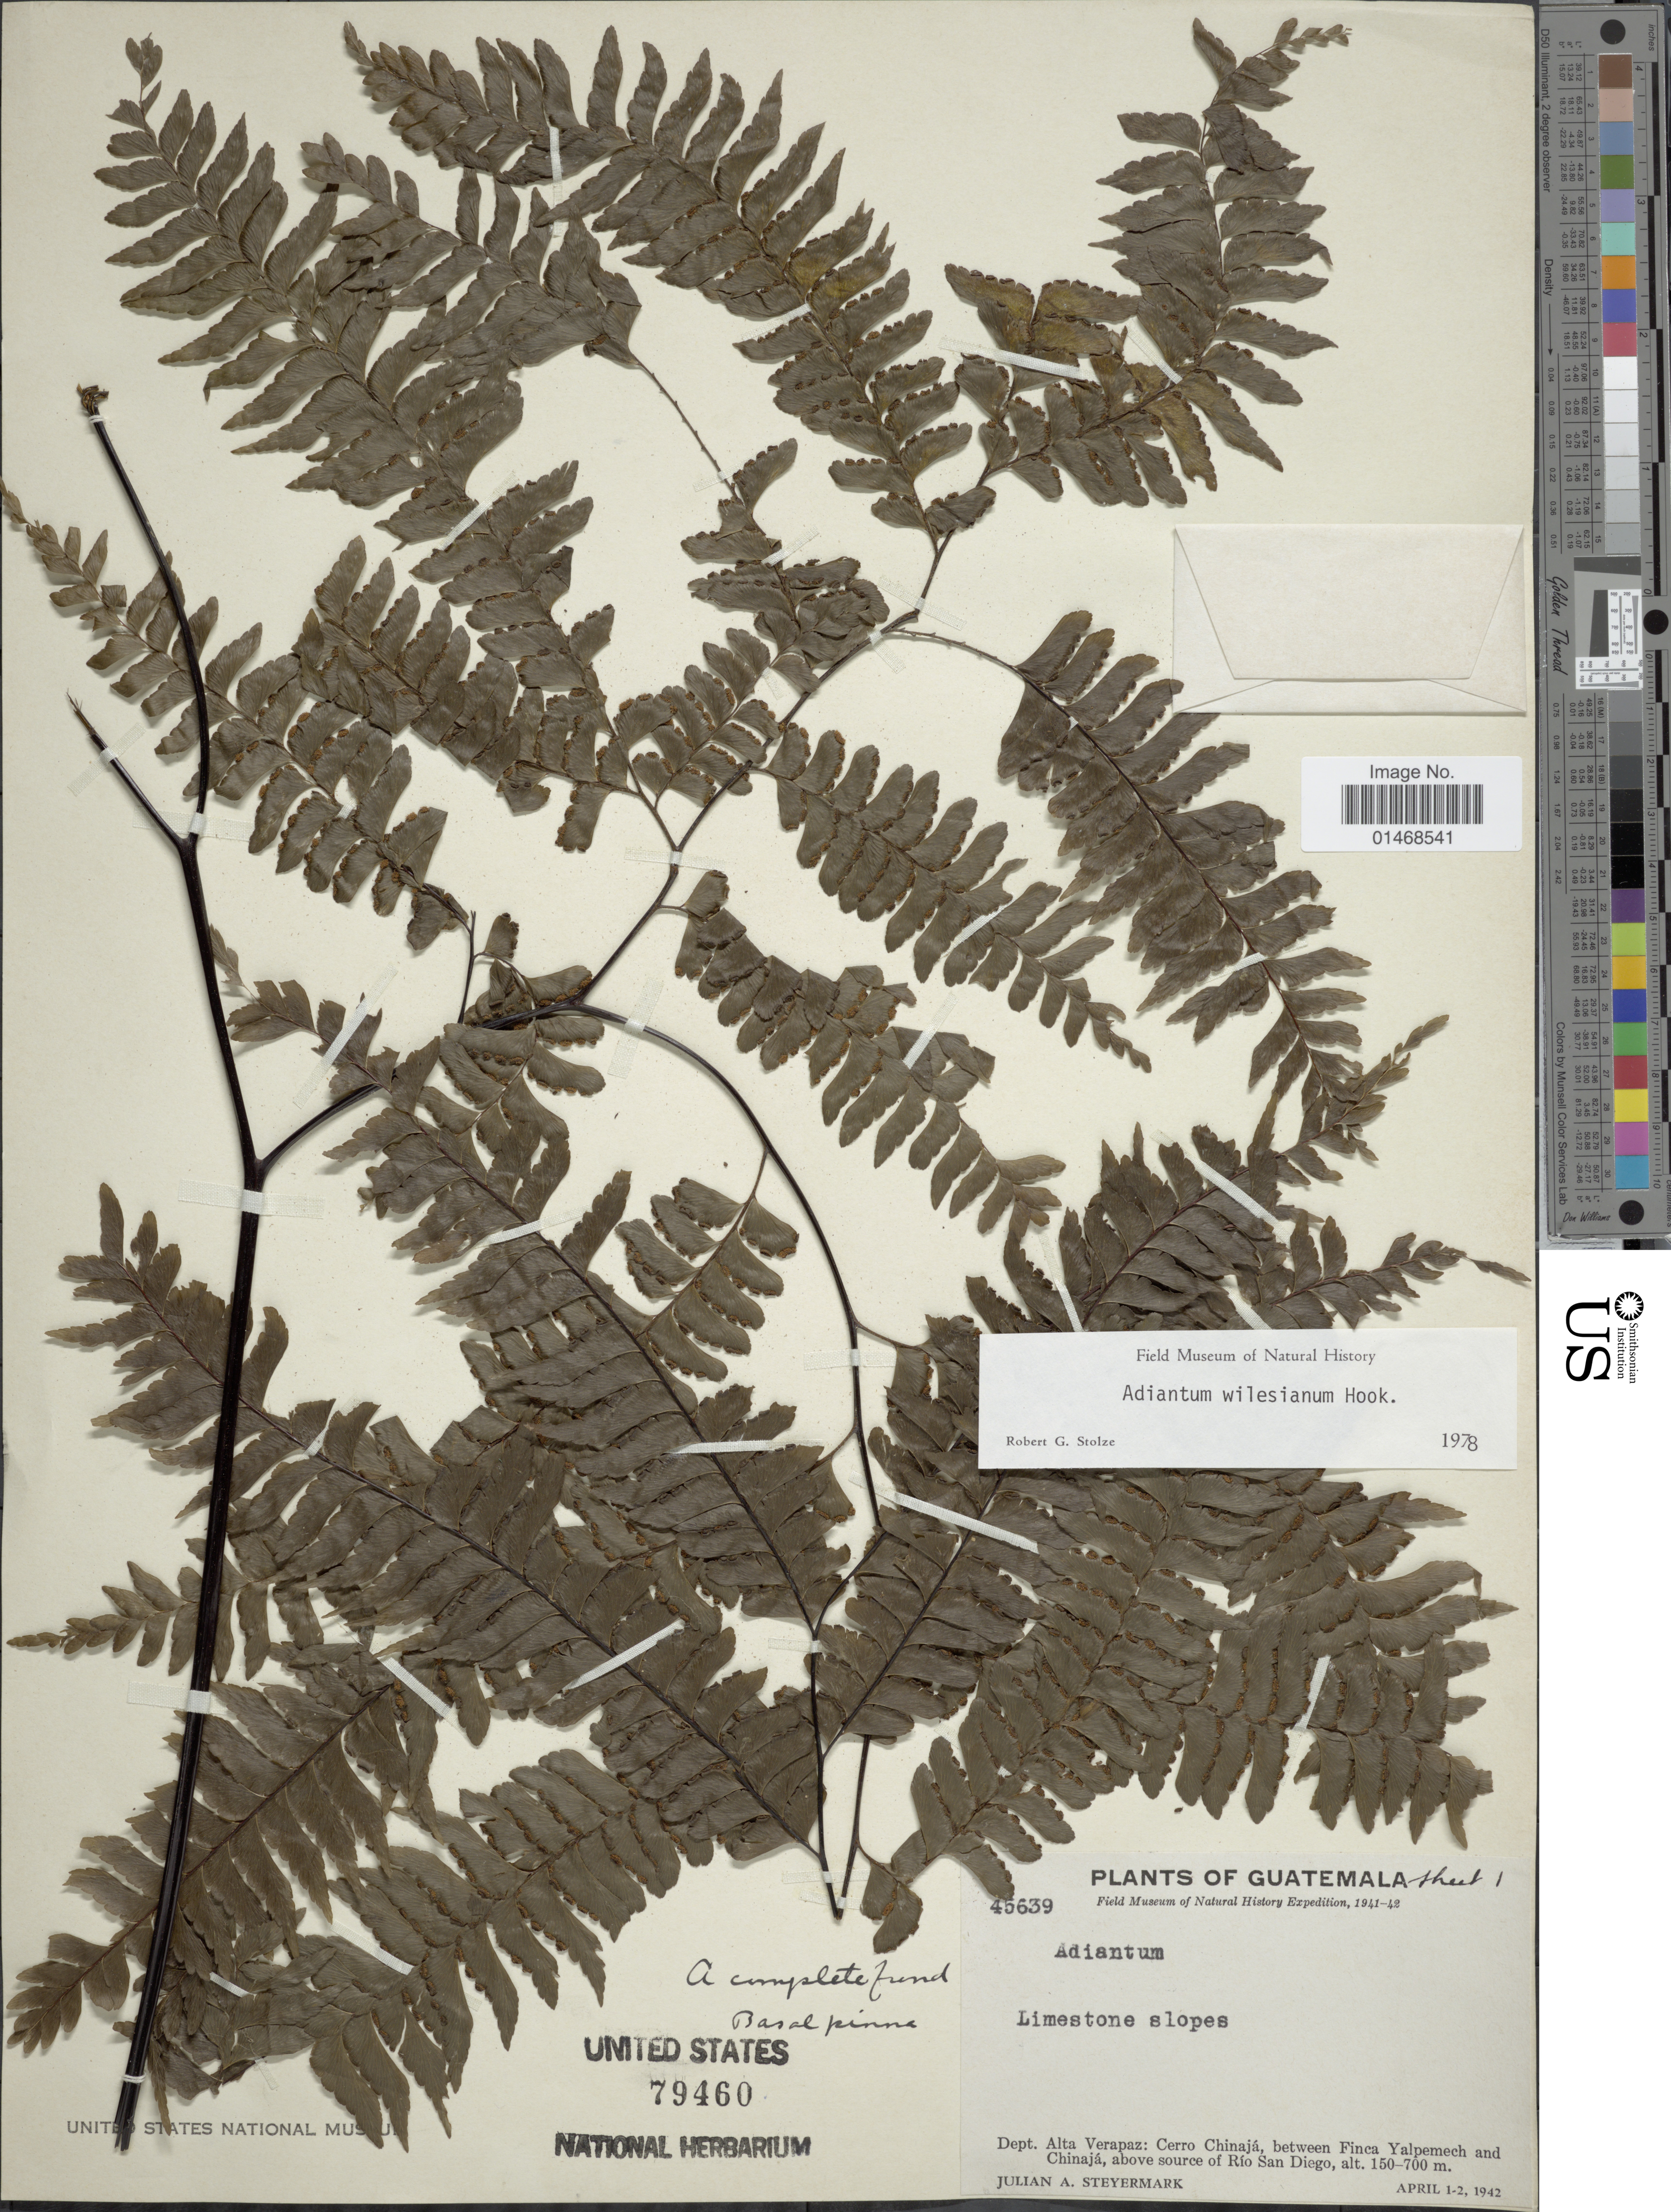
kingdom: Plantae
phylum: Tracheophyta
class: Polypodiopsida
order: Polypodiales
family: Pteridaceae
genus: Adiantum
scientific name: Adiantum wilesianum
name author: Hook.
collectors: J. Steyermark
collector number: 45639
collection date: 1942-04-01/1942-04-02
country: Guatemala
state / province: Alta Verapaz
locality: Dept. Alta Verapaz: Cerro Chinajá, between Finca Yalpemech and Chinajá, above source of Río San Diego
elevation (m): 150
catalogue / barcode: US 79460